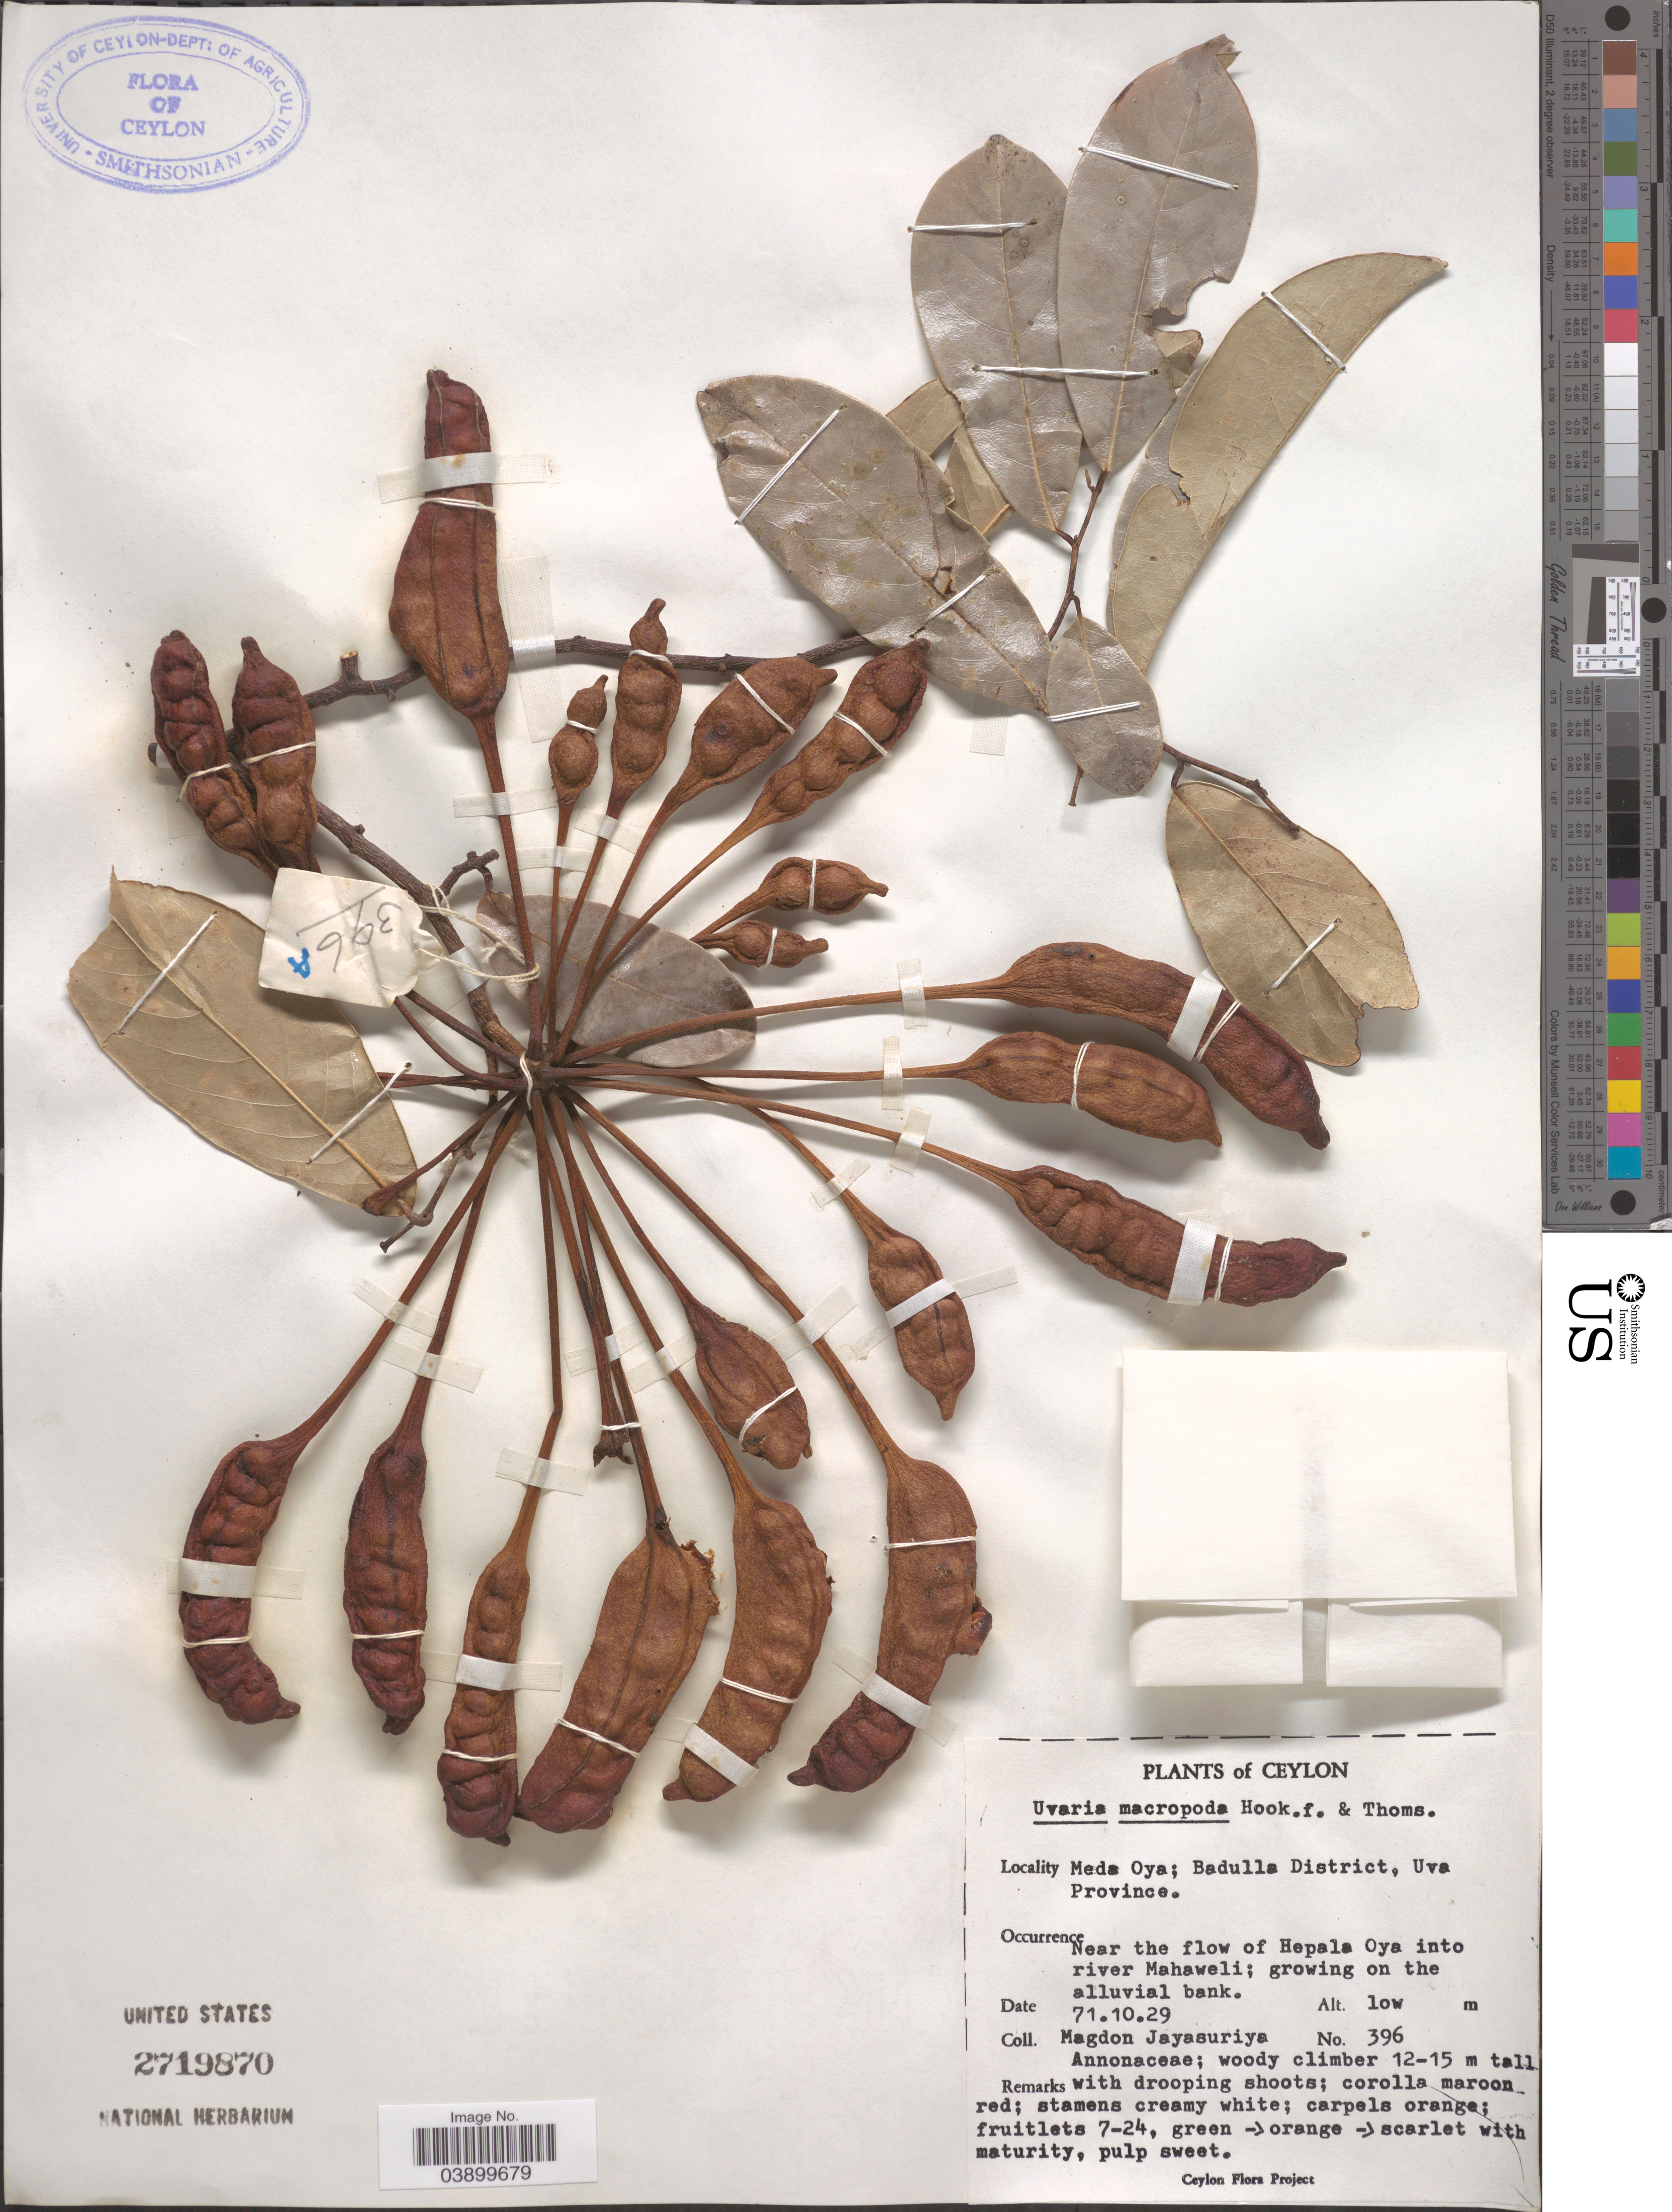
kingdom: Plantae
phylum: Tracheophyta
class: Magnoliopsida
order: Magnoliales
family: Annonaceae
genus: Uvaria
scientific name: Uvaria macropoda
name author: Hook. f. & Thomson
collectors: A. H. Jayasuriya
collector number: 396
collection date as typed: Transcribed d/m/y: 29/10/71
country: Sri Lanka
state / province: Uva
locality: Ceylon. Meda Oya; Badulla District. Near the flow of Hepala Oya into river Mahaweli.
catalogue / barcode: US 2719870